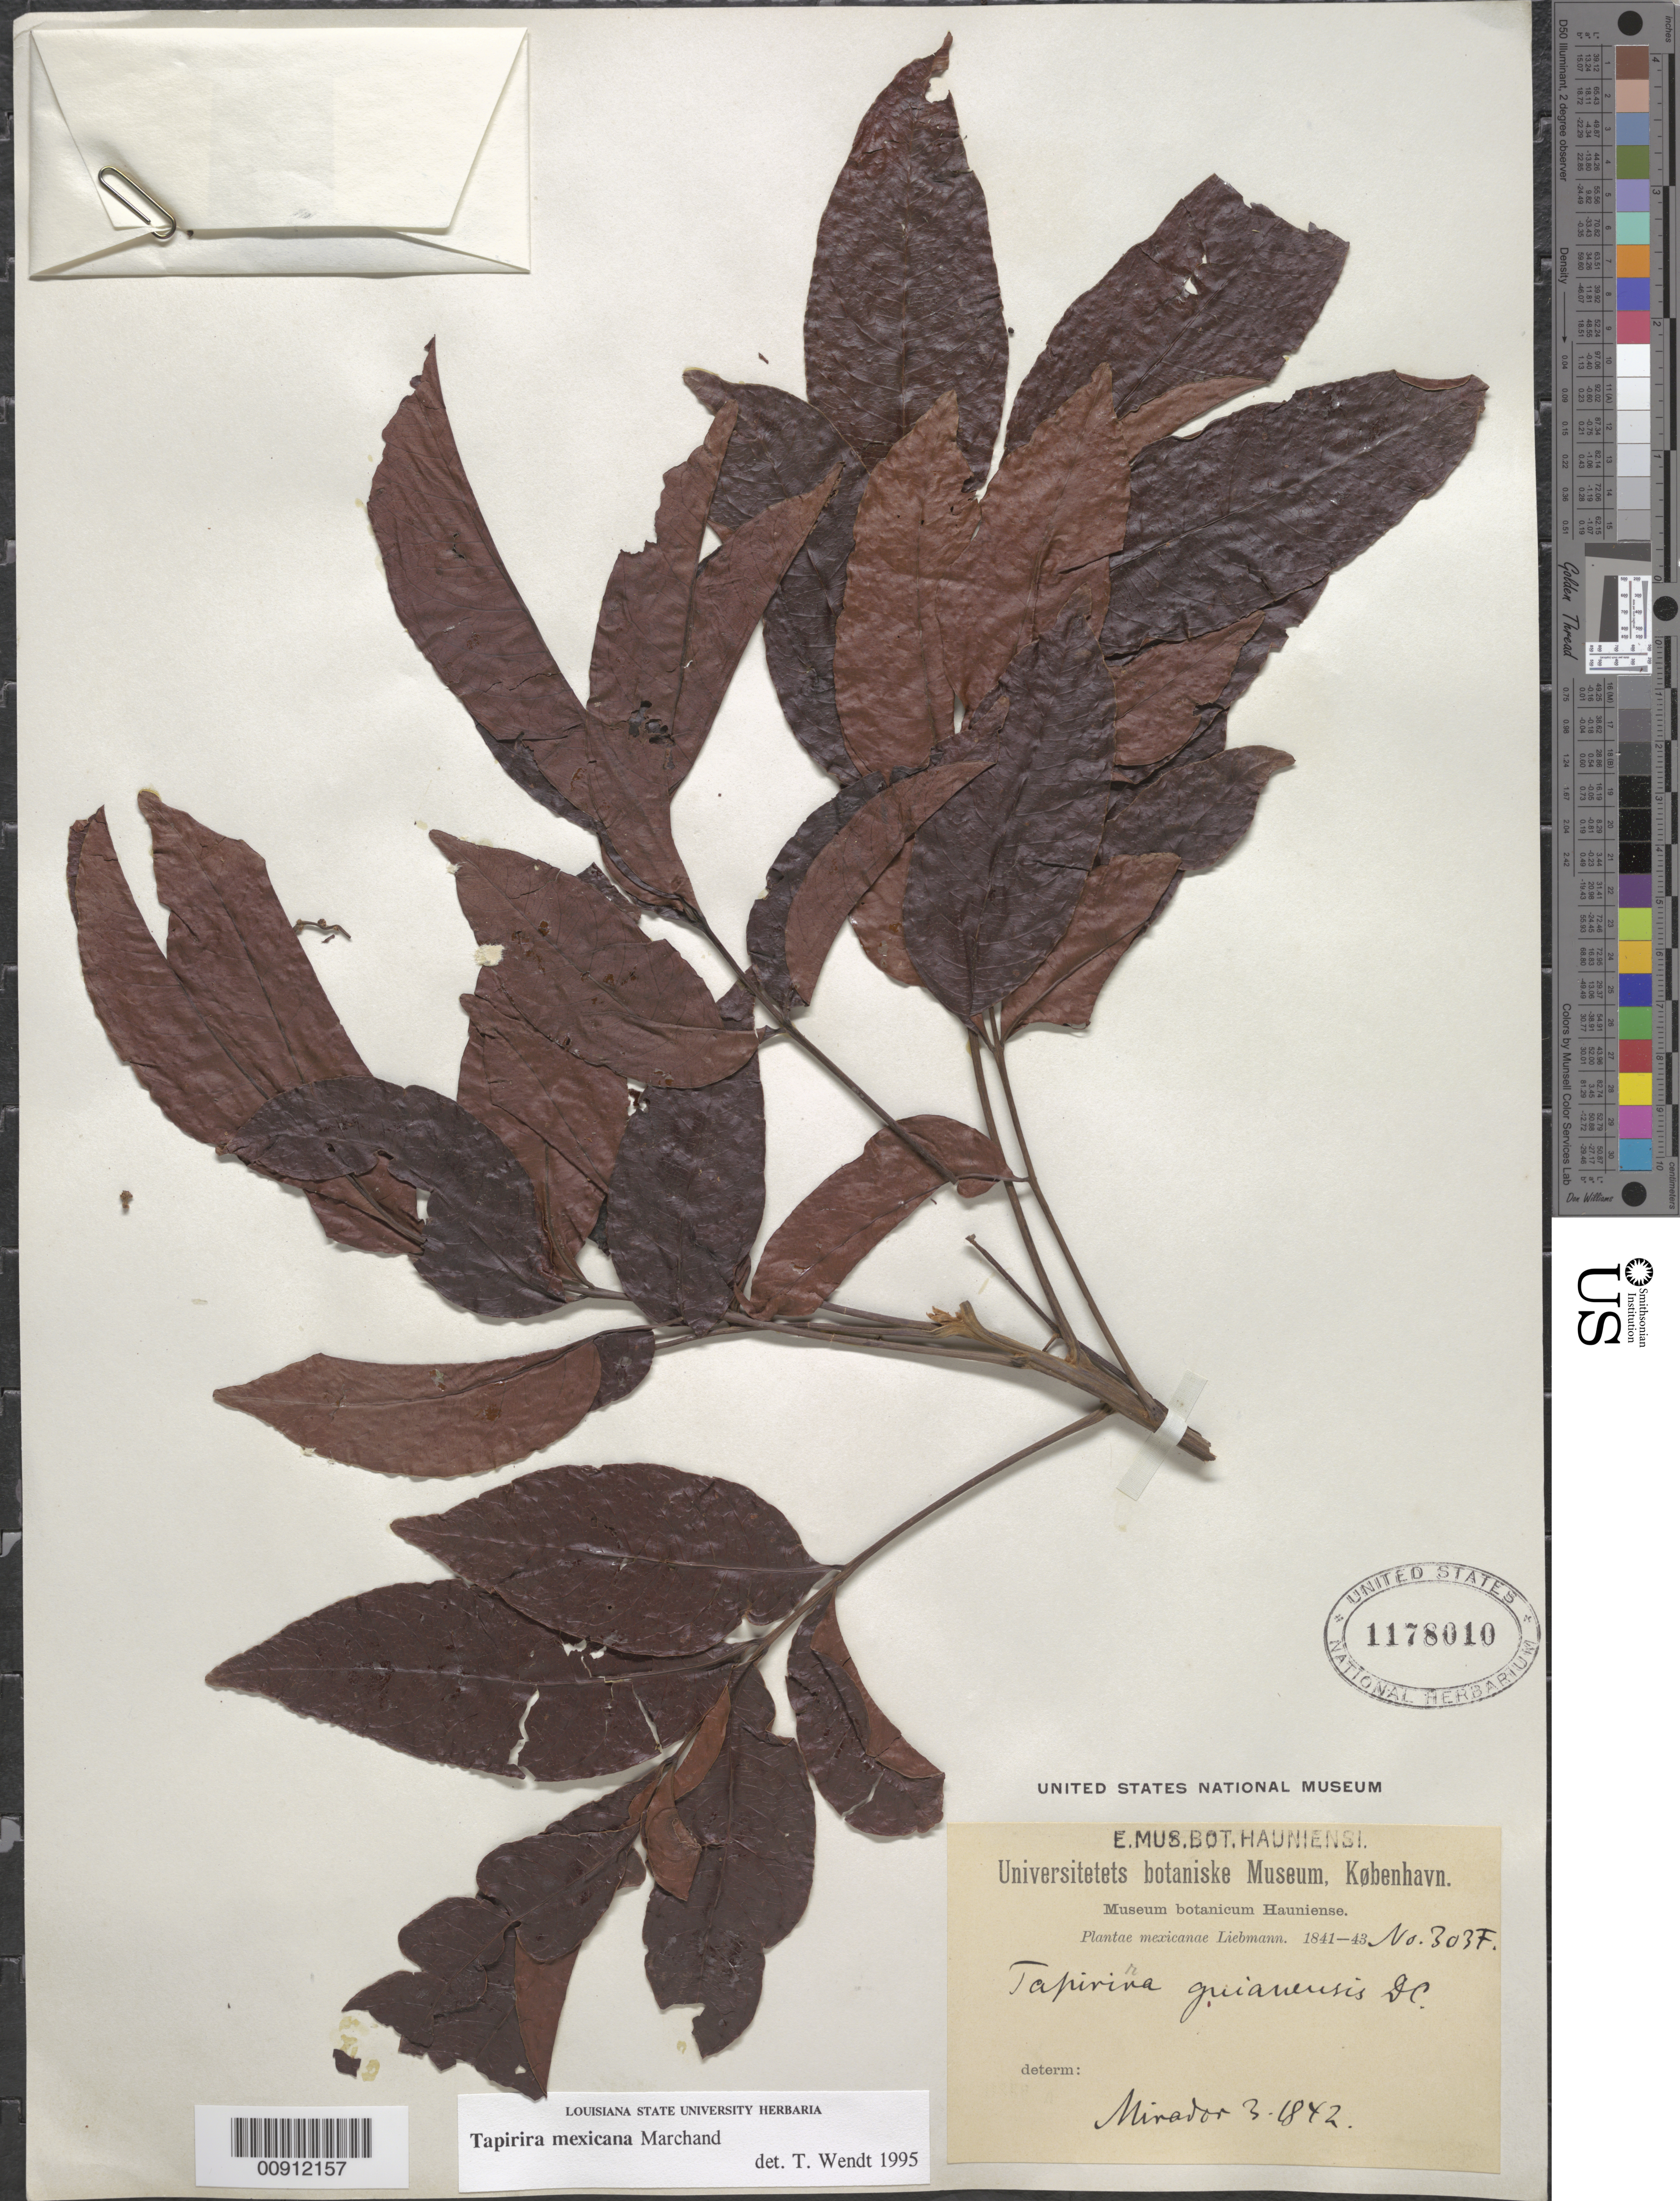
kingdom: Plantae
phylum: Tracheophyta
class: Magnoliopsida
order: Sapindales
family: Anacardiaceae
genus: Tapirira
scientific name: Tapirira mexicana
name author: Marchand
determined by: Mitchell, John D.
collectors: F. M. Liebmann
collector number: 303 F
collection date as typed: Mar 1842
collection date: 1842-03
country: Mexico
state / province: Veracruz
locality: Mirador.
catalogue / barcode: US 1178010